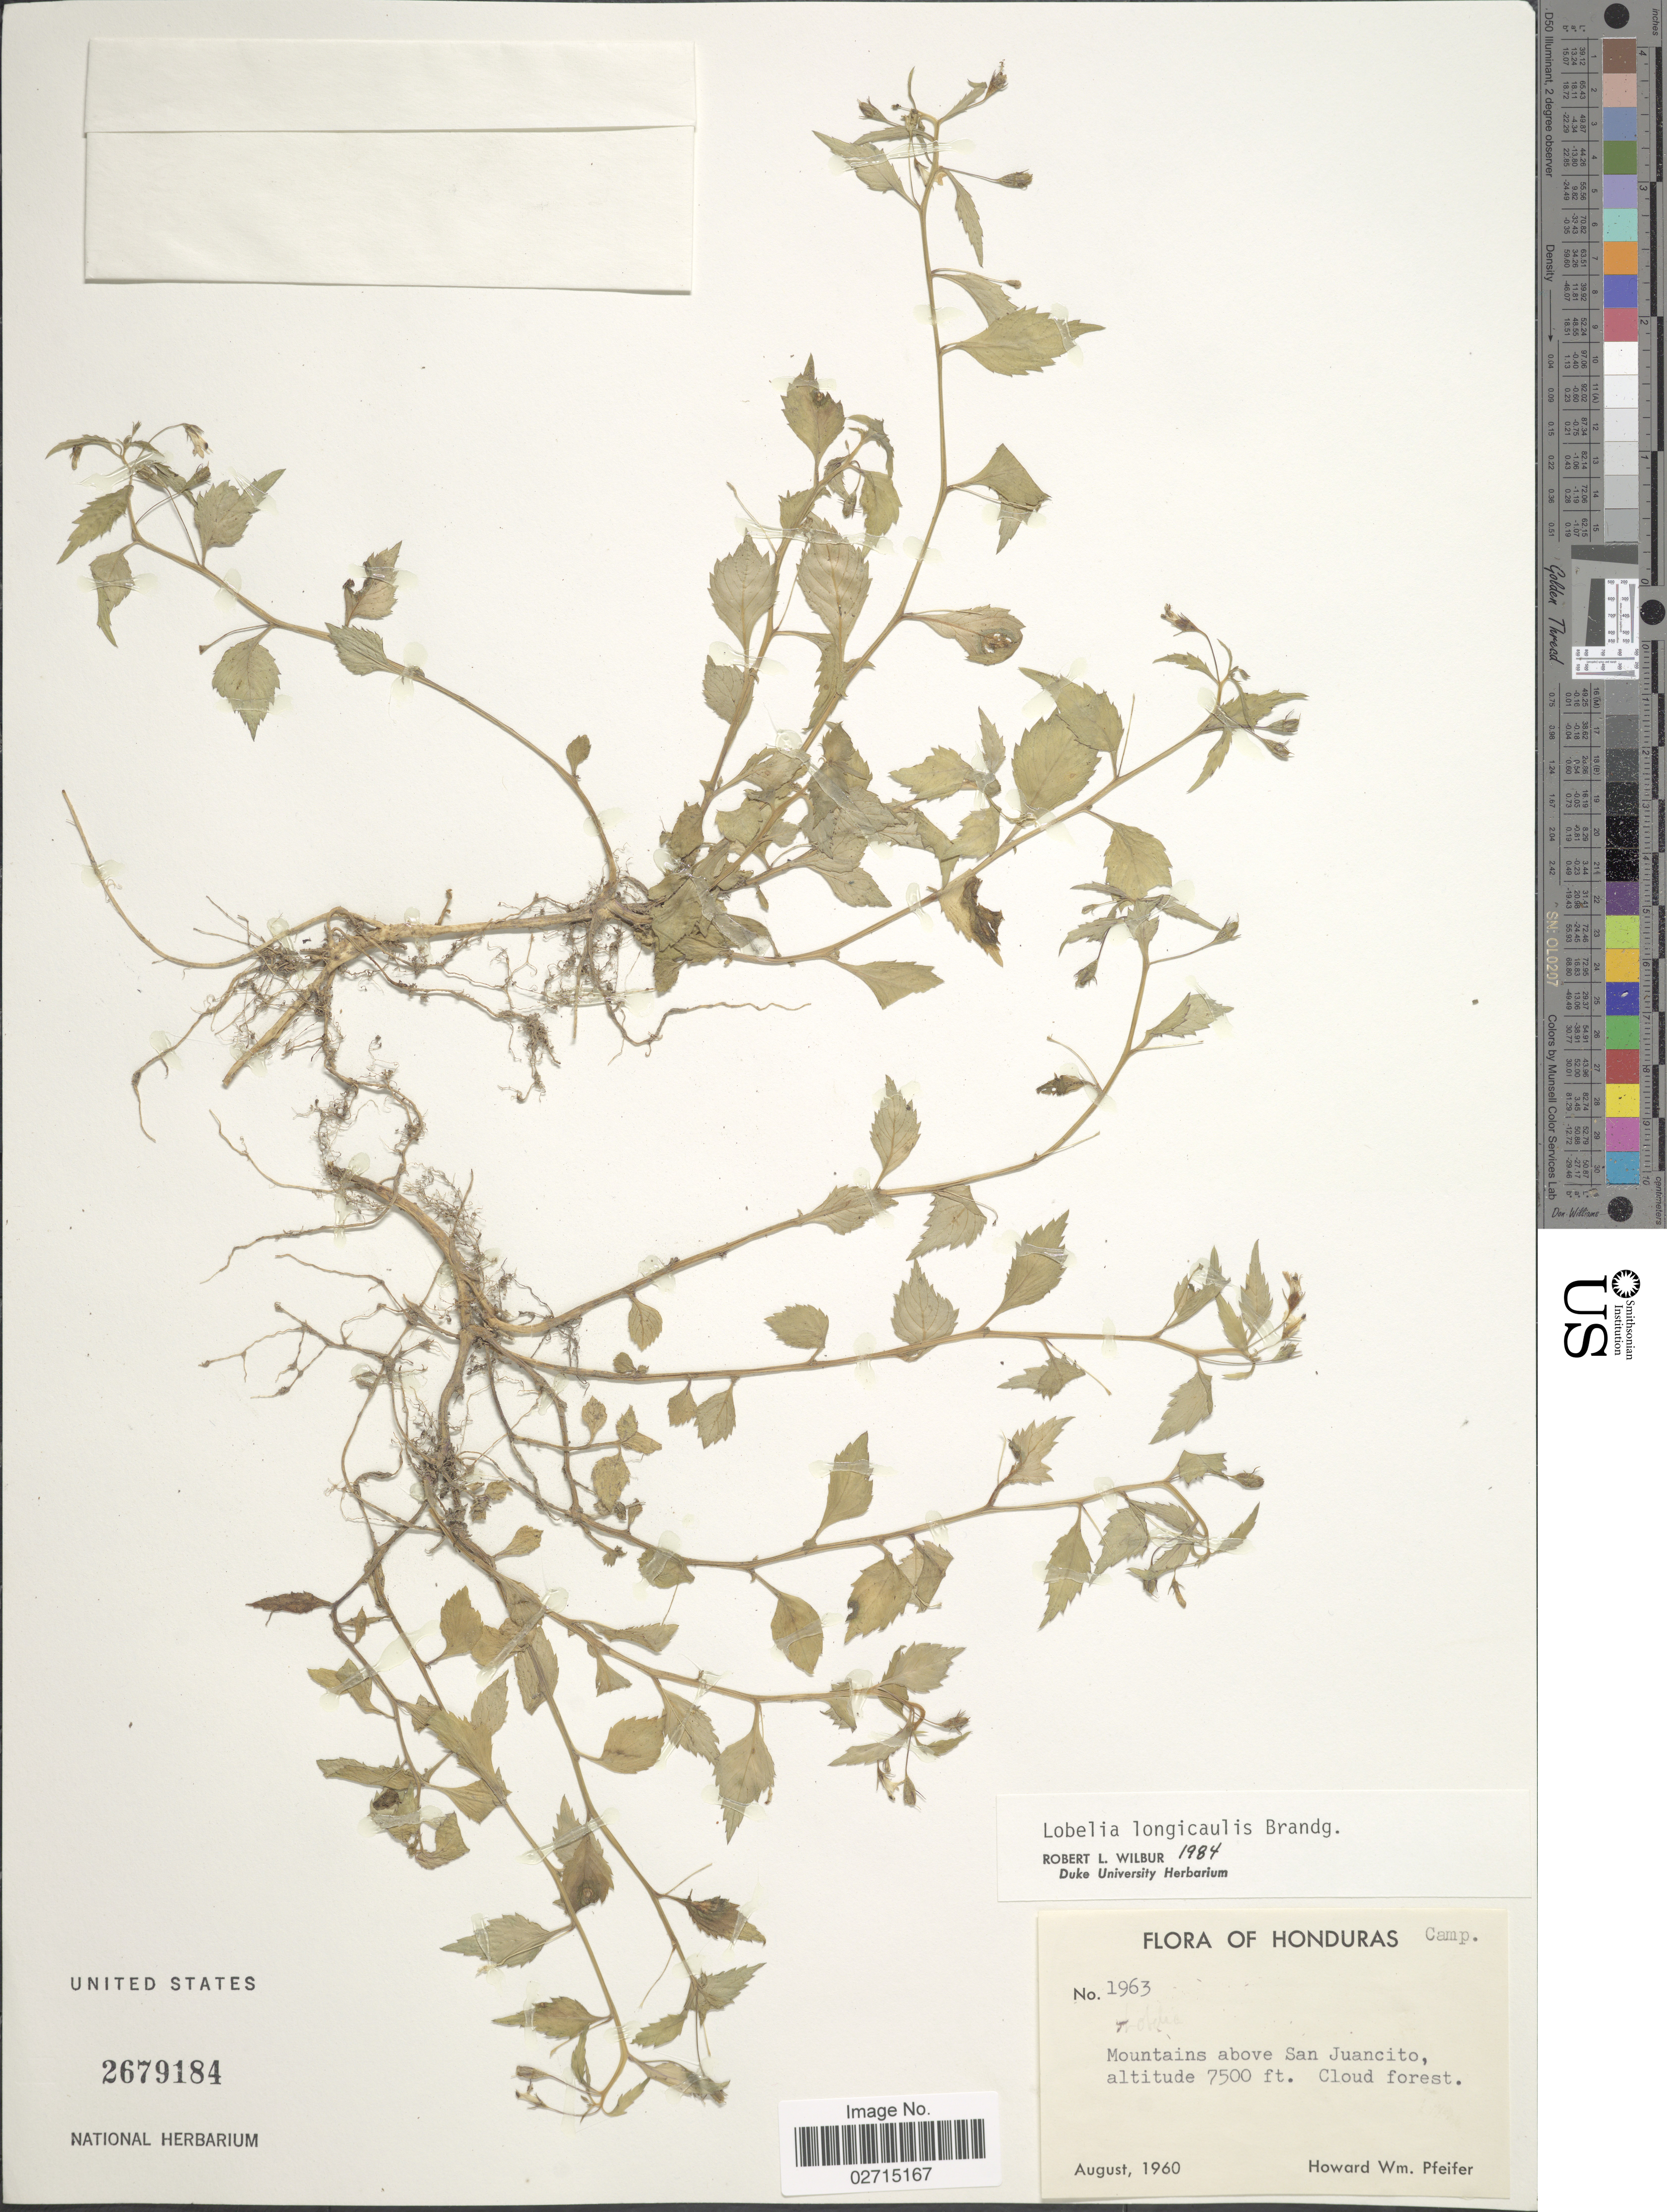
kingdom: Plantae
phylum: Tracheophyta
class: Magnoliopsida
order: Asterales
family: Campanulaceae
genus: Lobelia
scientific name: Lobelia longicaulis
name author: Brandegee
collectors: H. W. Pfeifer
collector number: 1963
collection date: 1960-08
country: Honduras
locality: Mountains above San Juancito. Cloud forest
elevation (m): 2286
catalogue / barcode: US 2679184